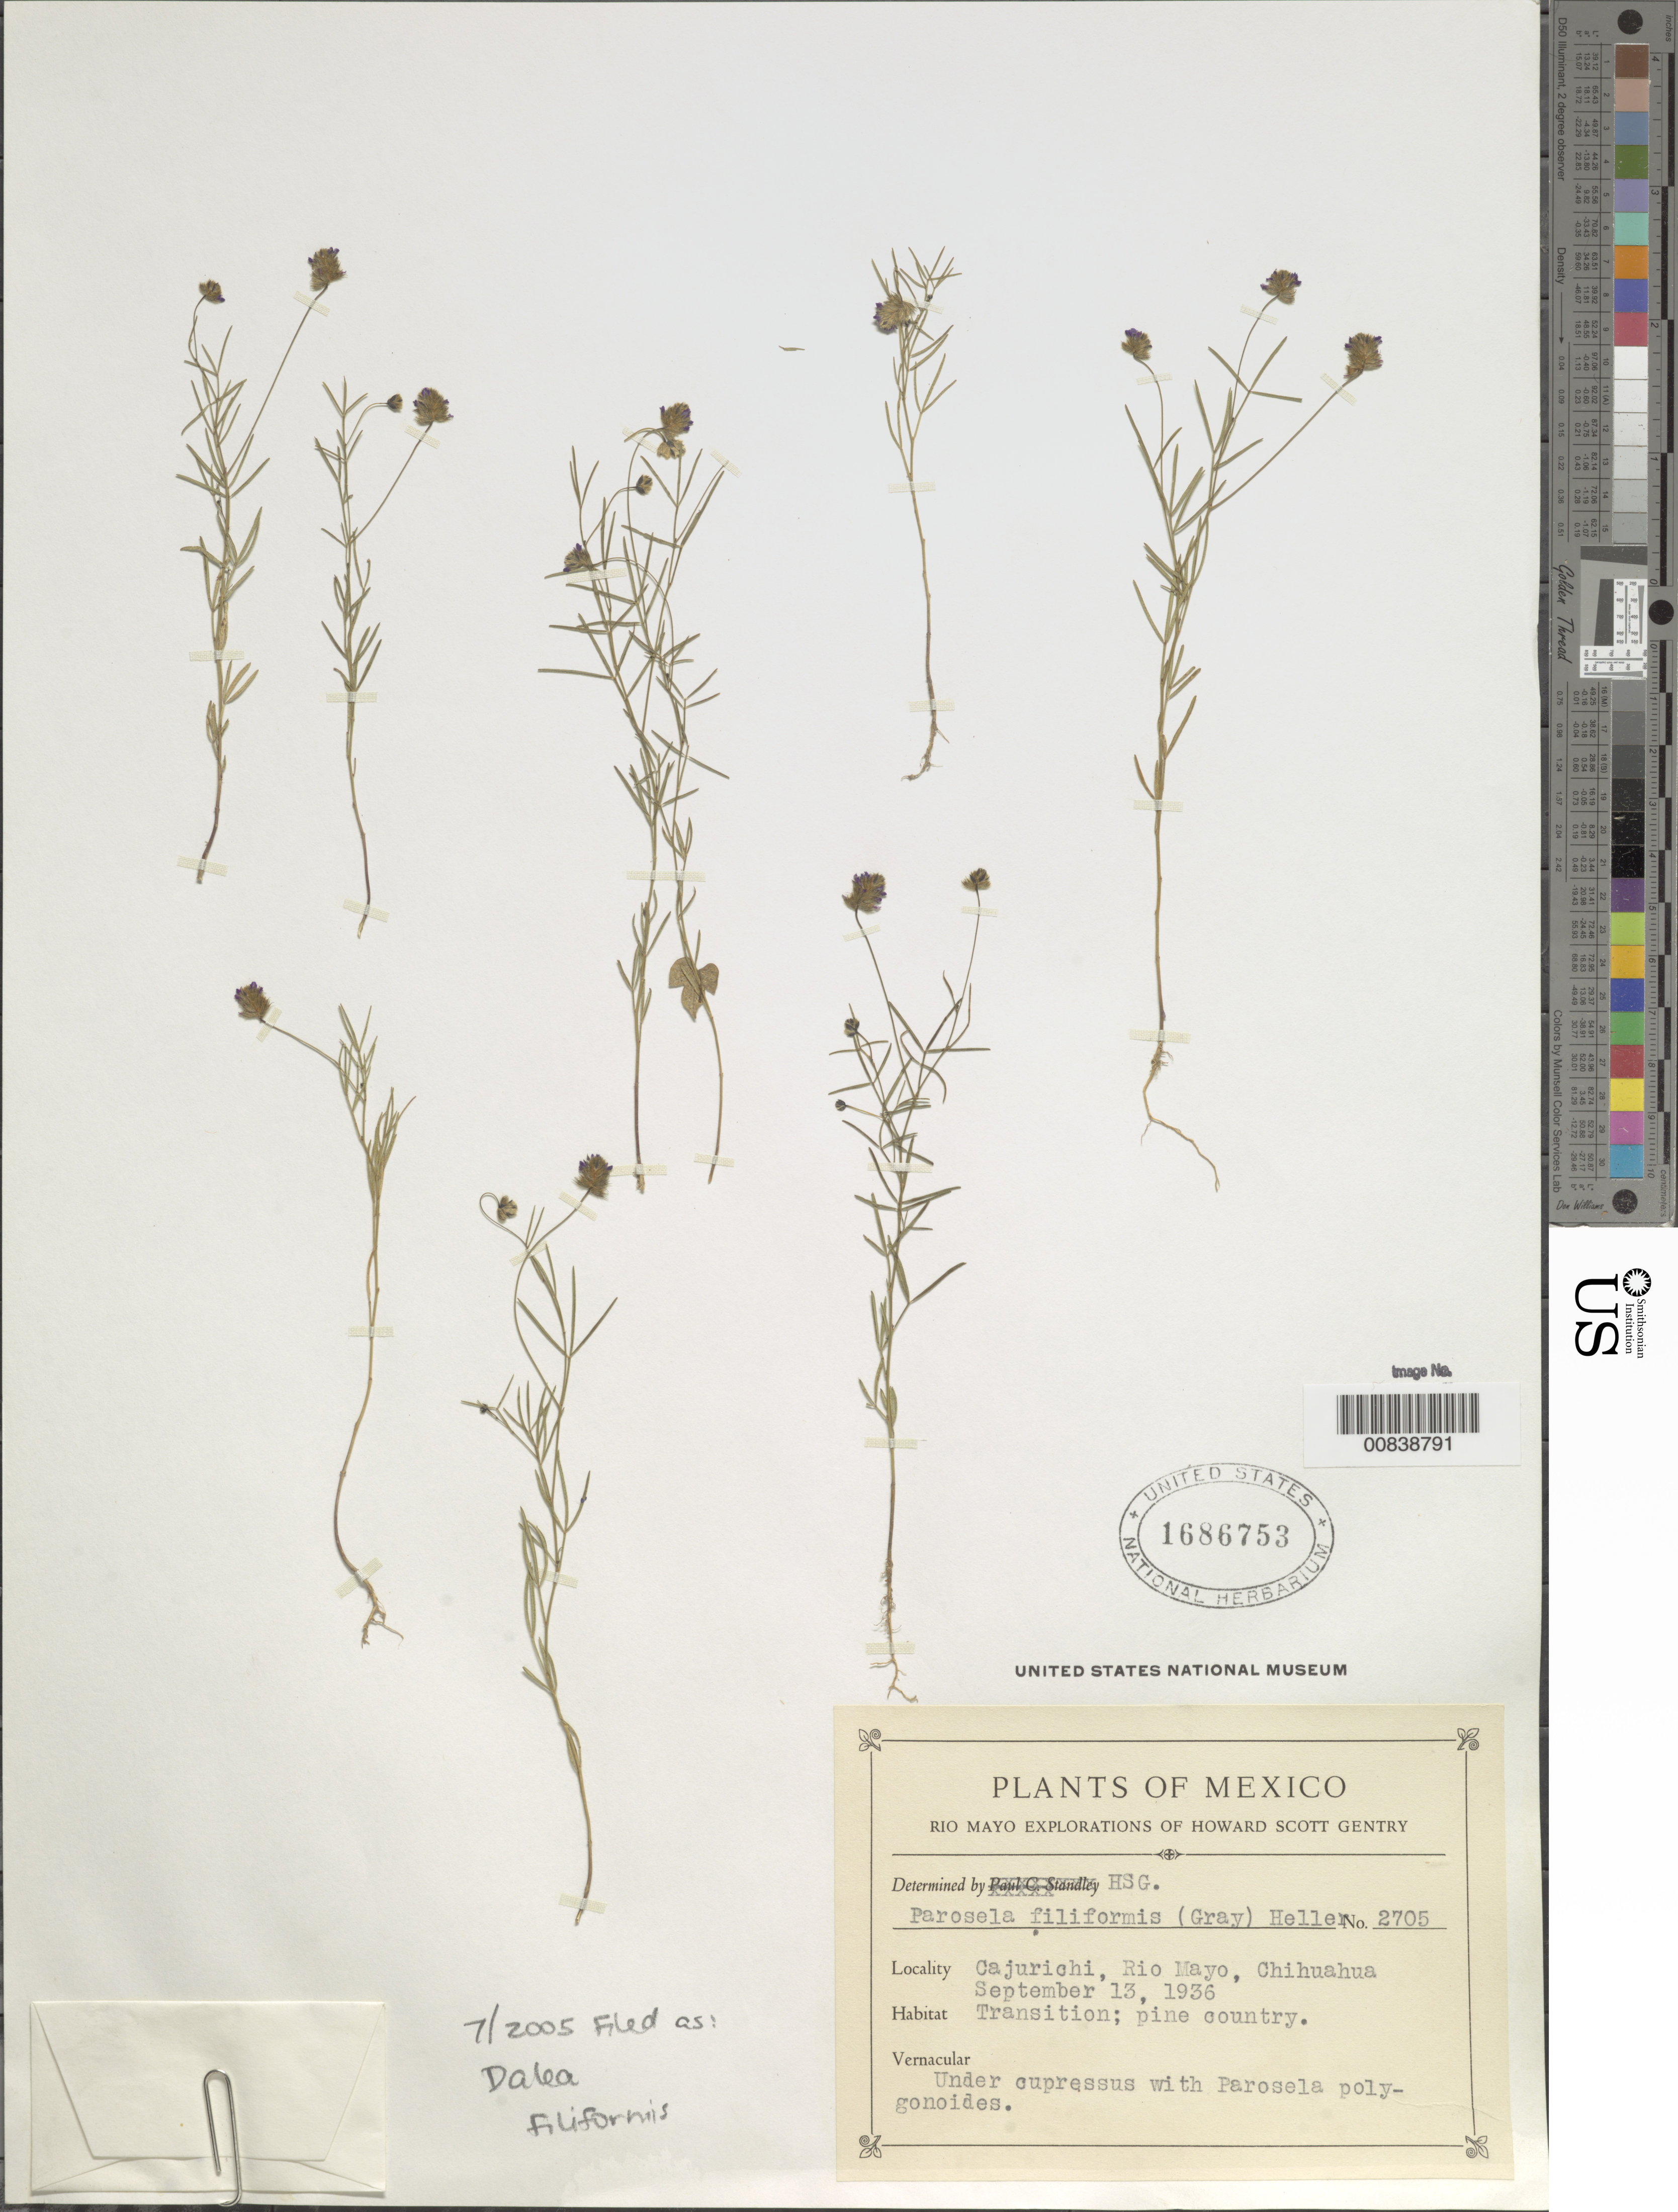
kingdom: Plantae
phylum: Tracheophyta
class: Magnoliopsida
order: Fabales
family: Fabaceae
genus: Dalea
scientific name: Dalea filiformis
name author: A. Gray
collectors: H. S. Gentry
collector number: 2705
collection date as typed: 13 Sep 1936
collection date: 1936-09-13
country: Mexico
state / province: Chihuahua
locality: Cajurichi, Río Mayo, Chihuahua.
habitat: Transition; pine country. Under cupressus with Parosela polygonoides.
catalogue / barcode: US 1686753